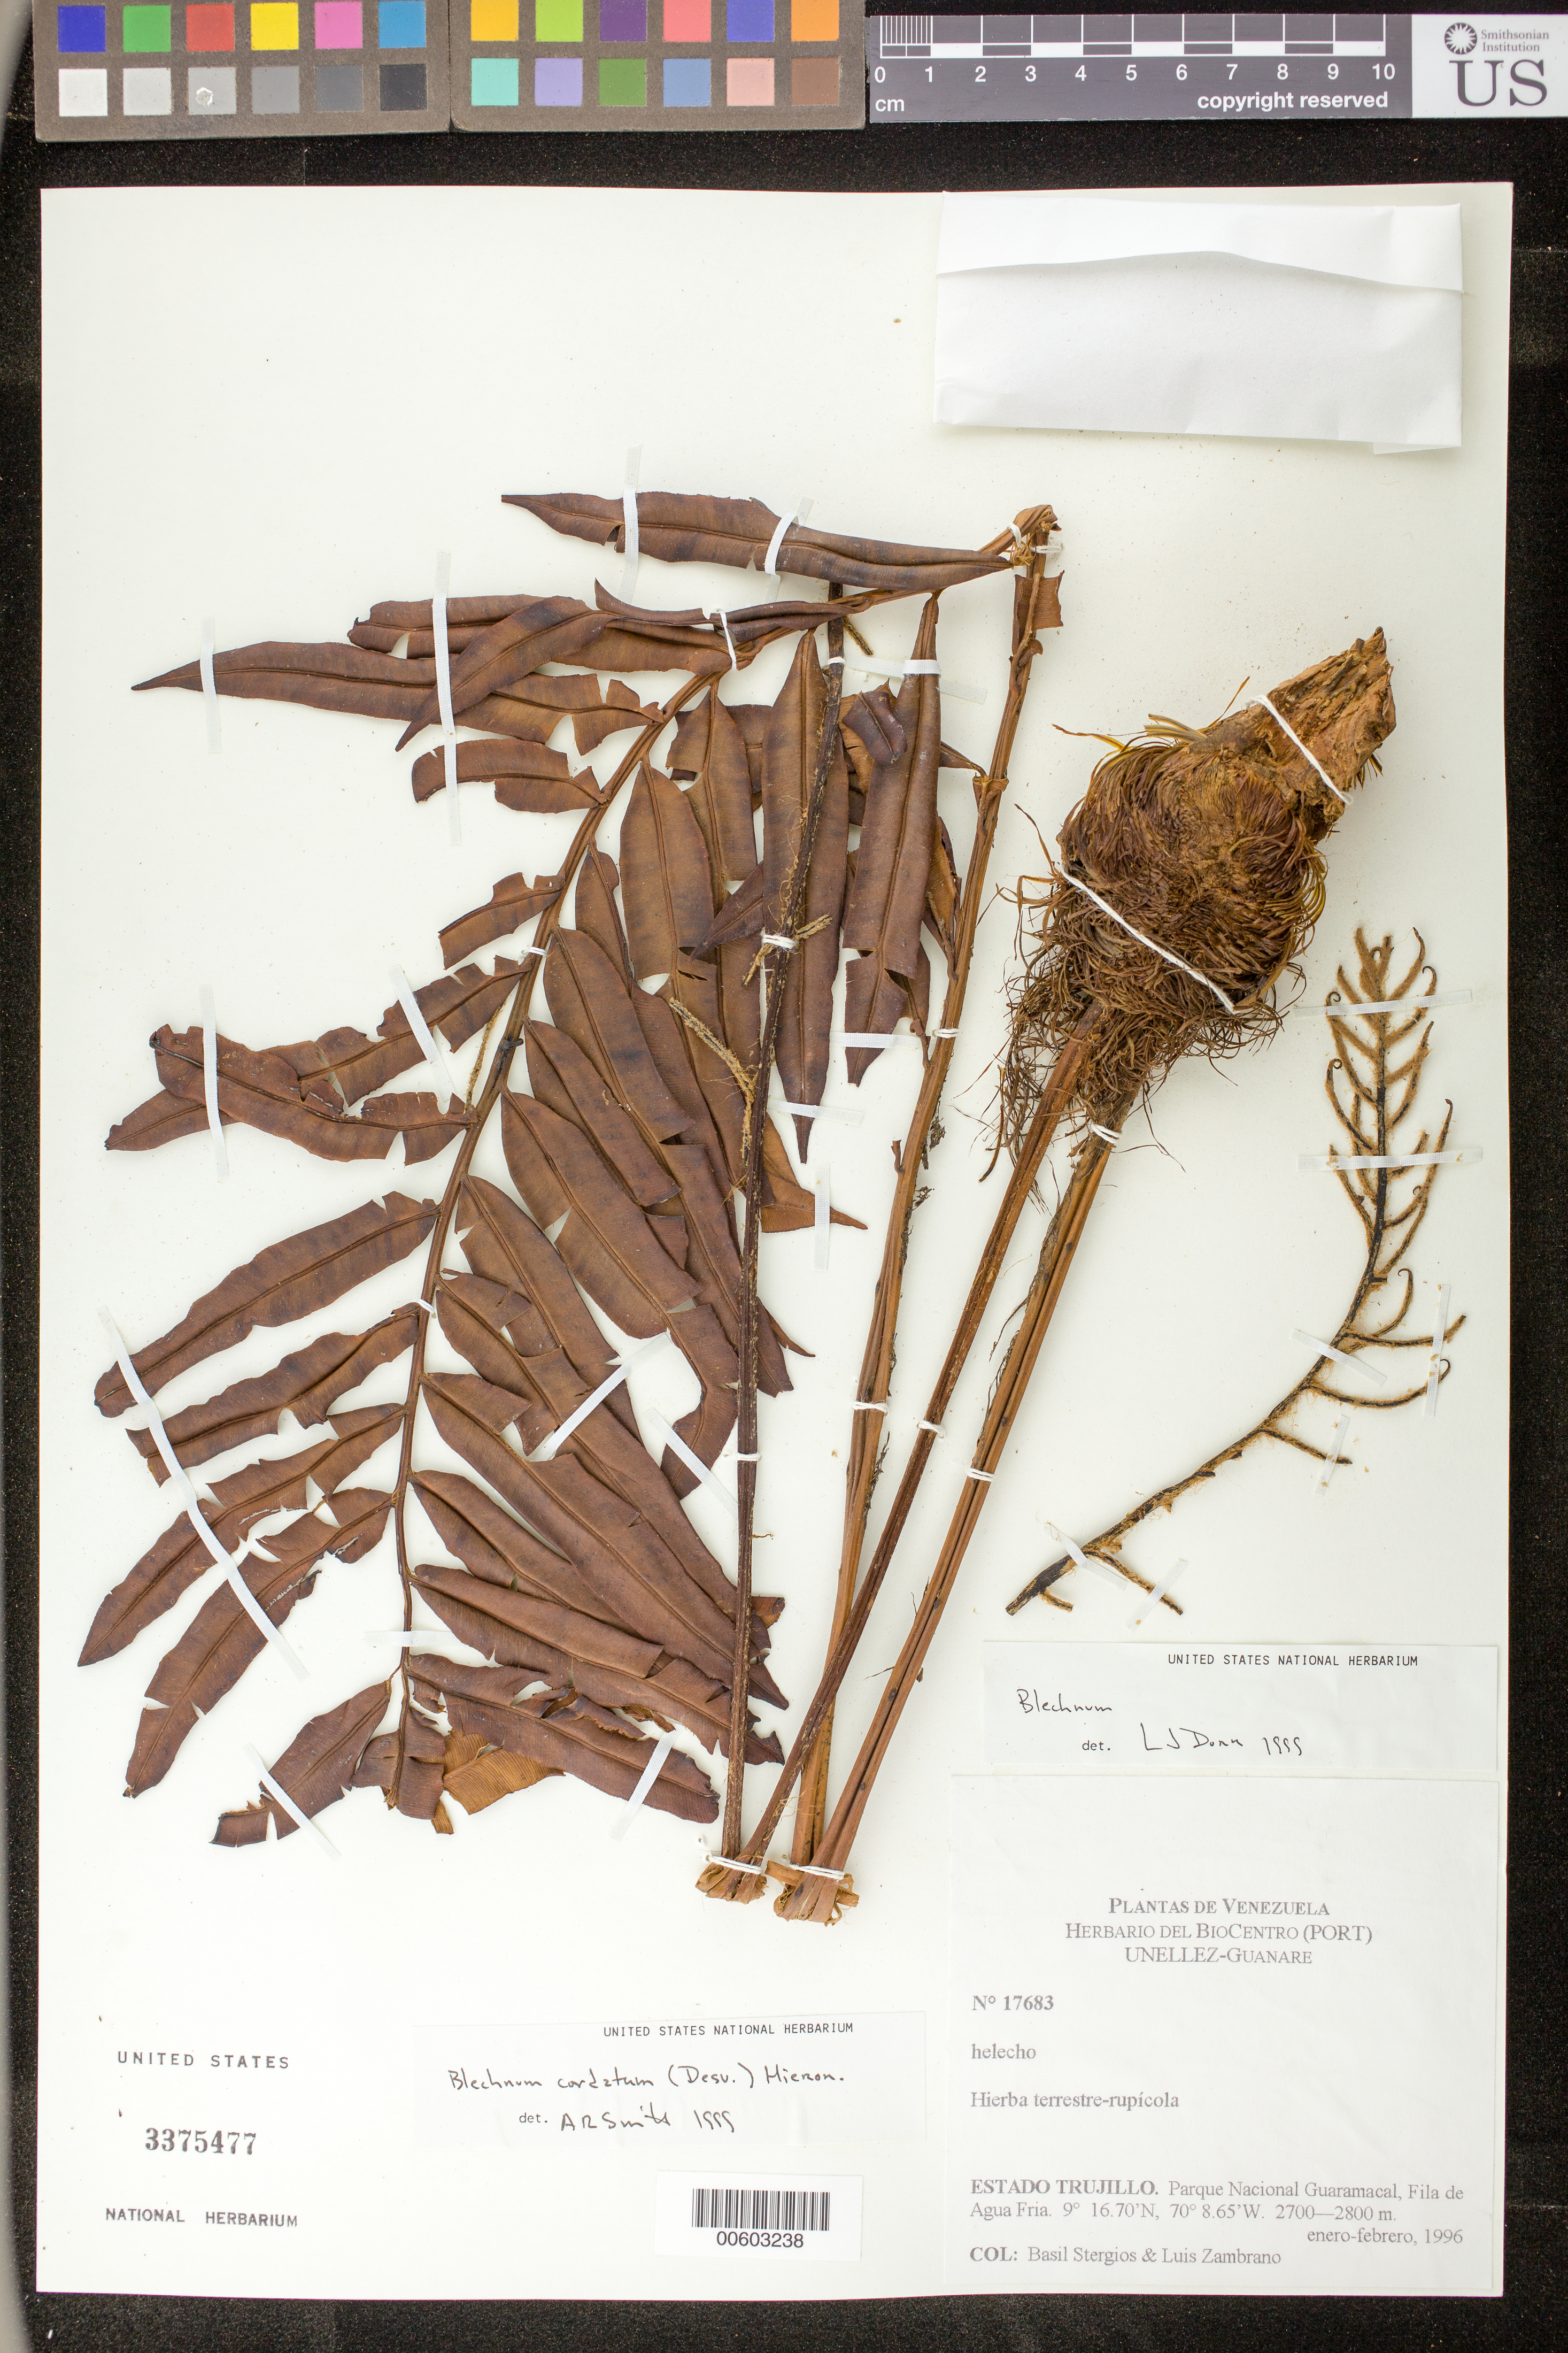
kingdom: Plantae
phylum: Tracheophyta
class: Polypodiopsida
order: Polypodiales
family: Blechnaceae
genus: Blechnum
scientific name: Blechnum cordatum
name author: (Desv.) Hieron.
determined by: Smith, Alan R., (UC)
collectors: B. G. Stergios & L. Zambrano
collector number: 17683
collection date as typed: Jan 1996 to -- Feb 1996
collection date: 1996-01/1996-02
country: Venezuela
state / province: Trujillo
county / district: Boconó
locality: Parque Nacional Guaramacal, Fila de Agua Fria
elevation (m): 2700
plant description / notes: PORT, UC, US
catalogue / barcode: US 3375477